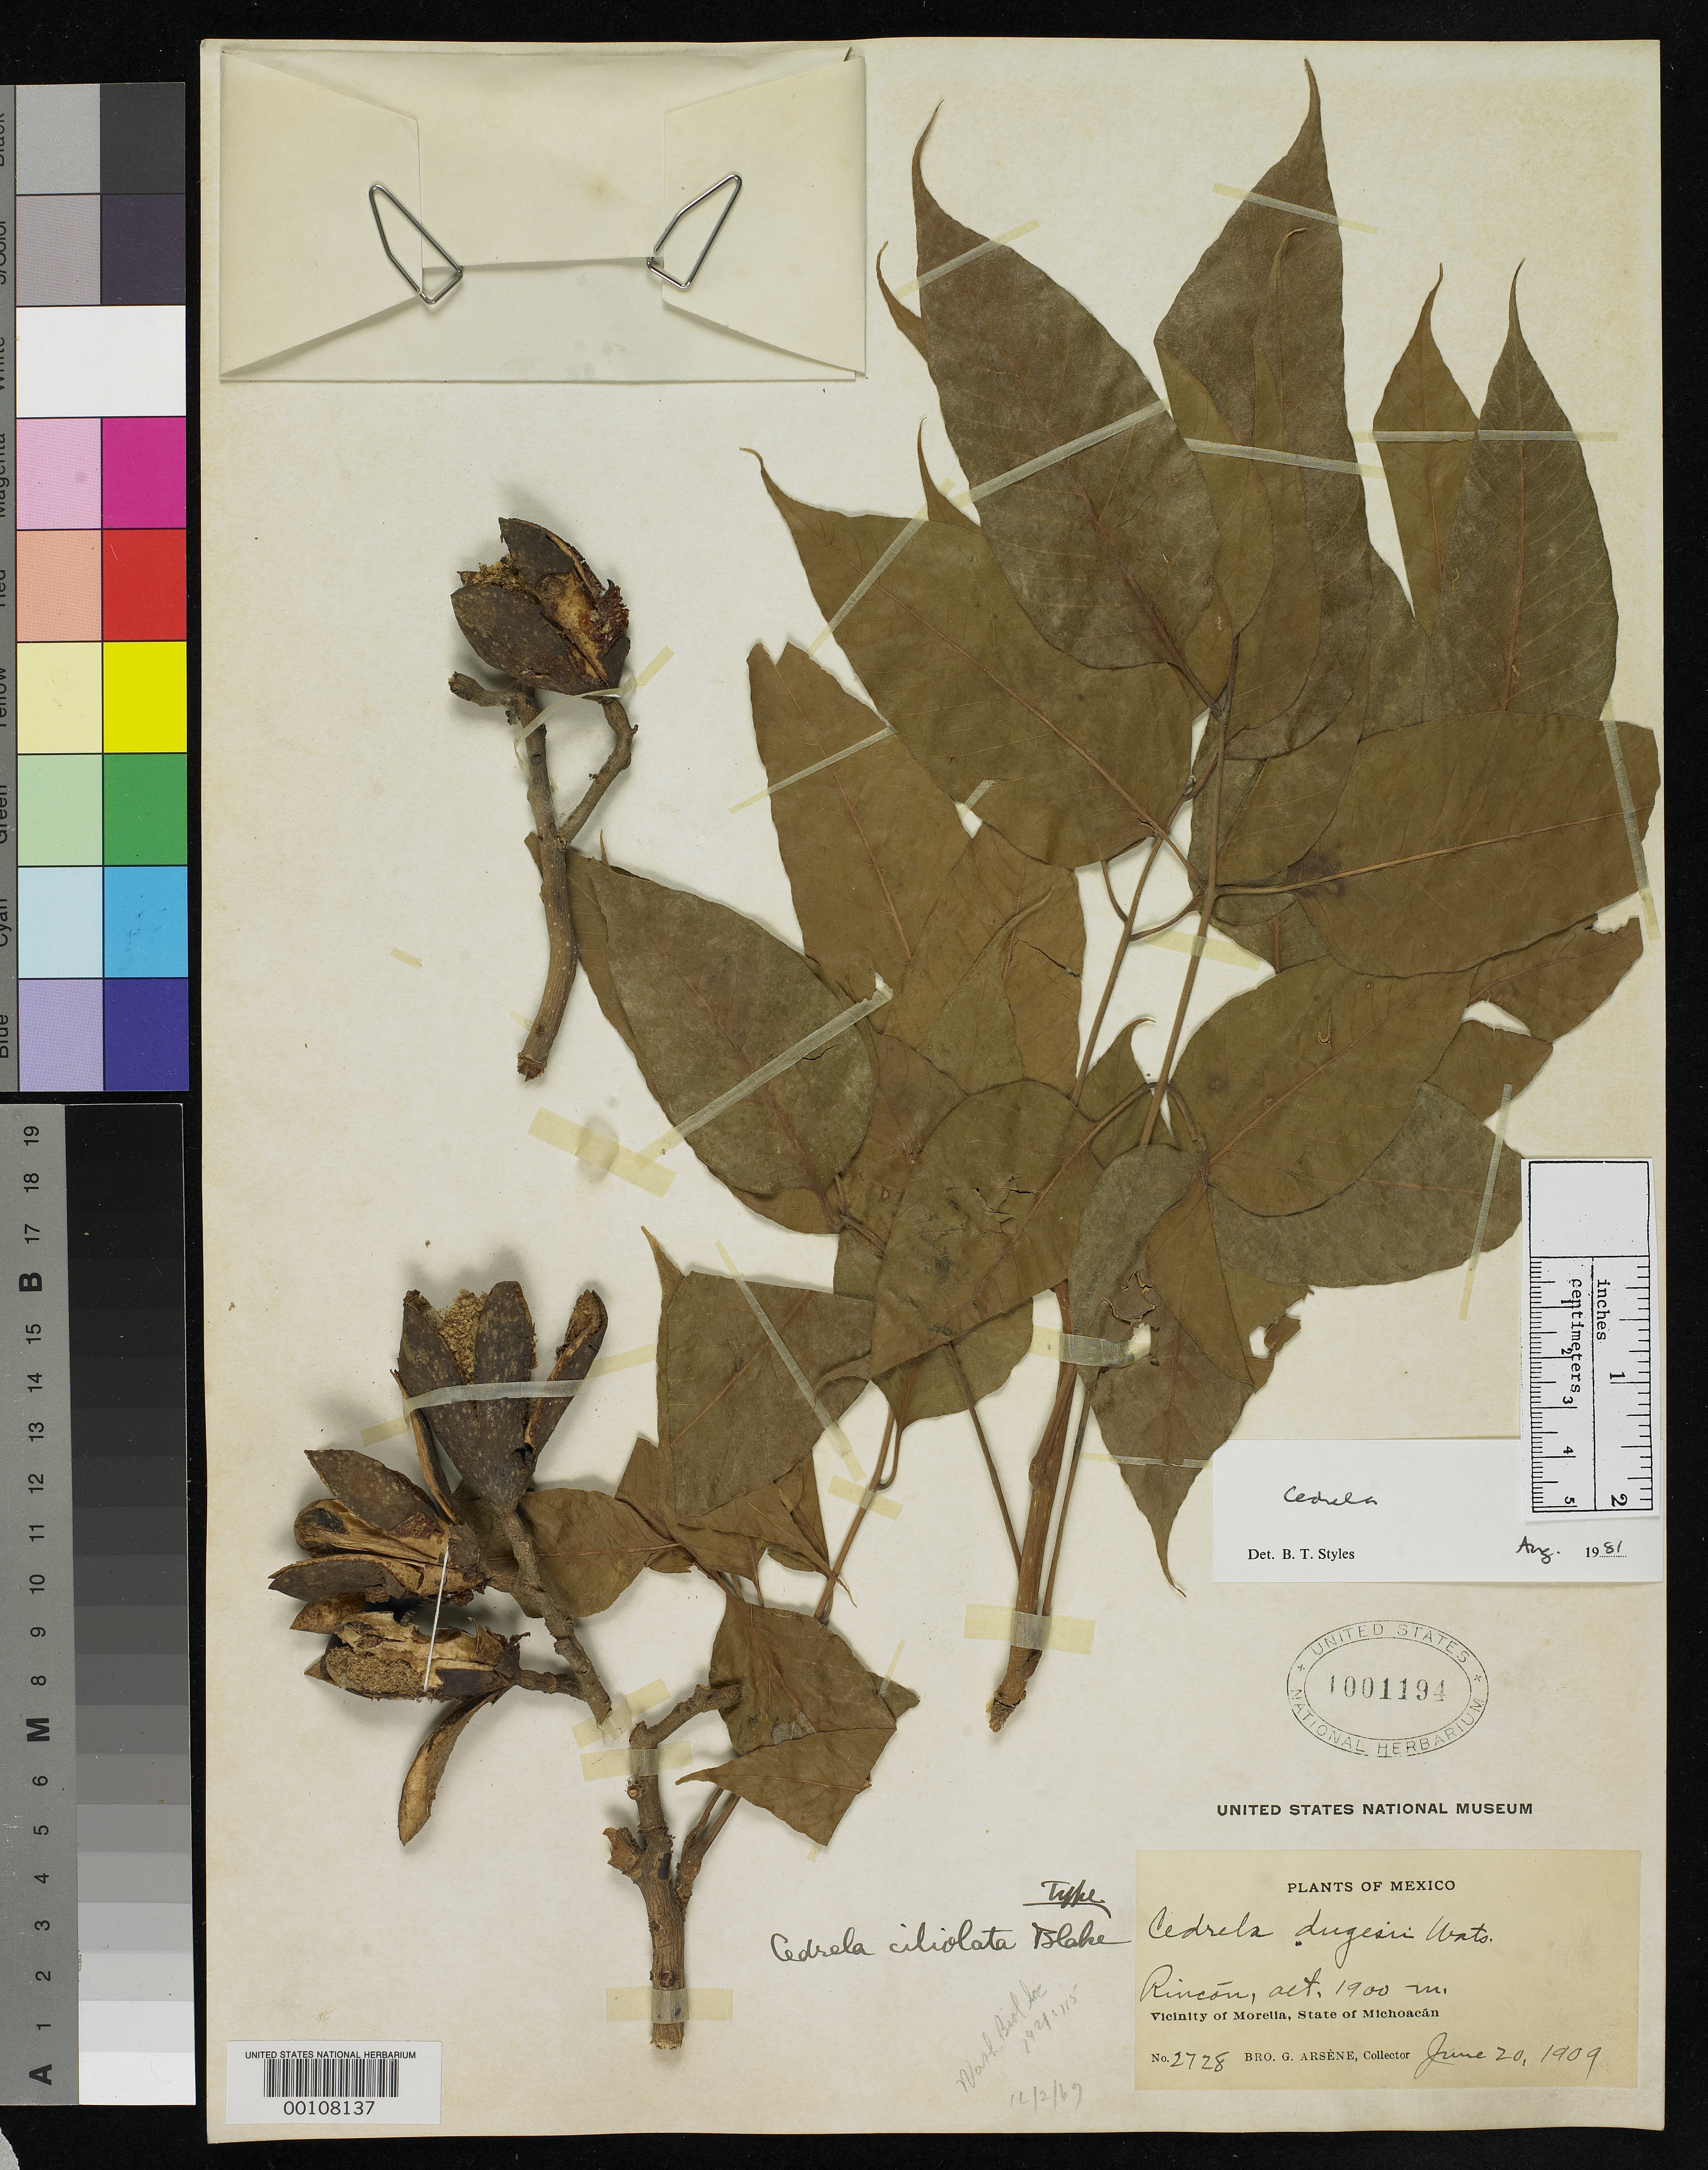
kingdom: Plantae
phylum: Tracheophyta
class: Magnoliopsida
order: Sapindales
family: Meliaceae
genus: Cedrela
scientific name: Cedrela ciliolata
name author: S.F. Blake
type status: Holotype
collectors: Bro. G. Arsène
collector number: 2728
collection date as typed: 20 Jun 1909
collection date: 1909-06-20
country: Mexico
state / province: Michoacán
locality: Rincon, near Morelia.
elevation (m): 1900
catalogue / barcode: US 1001194